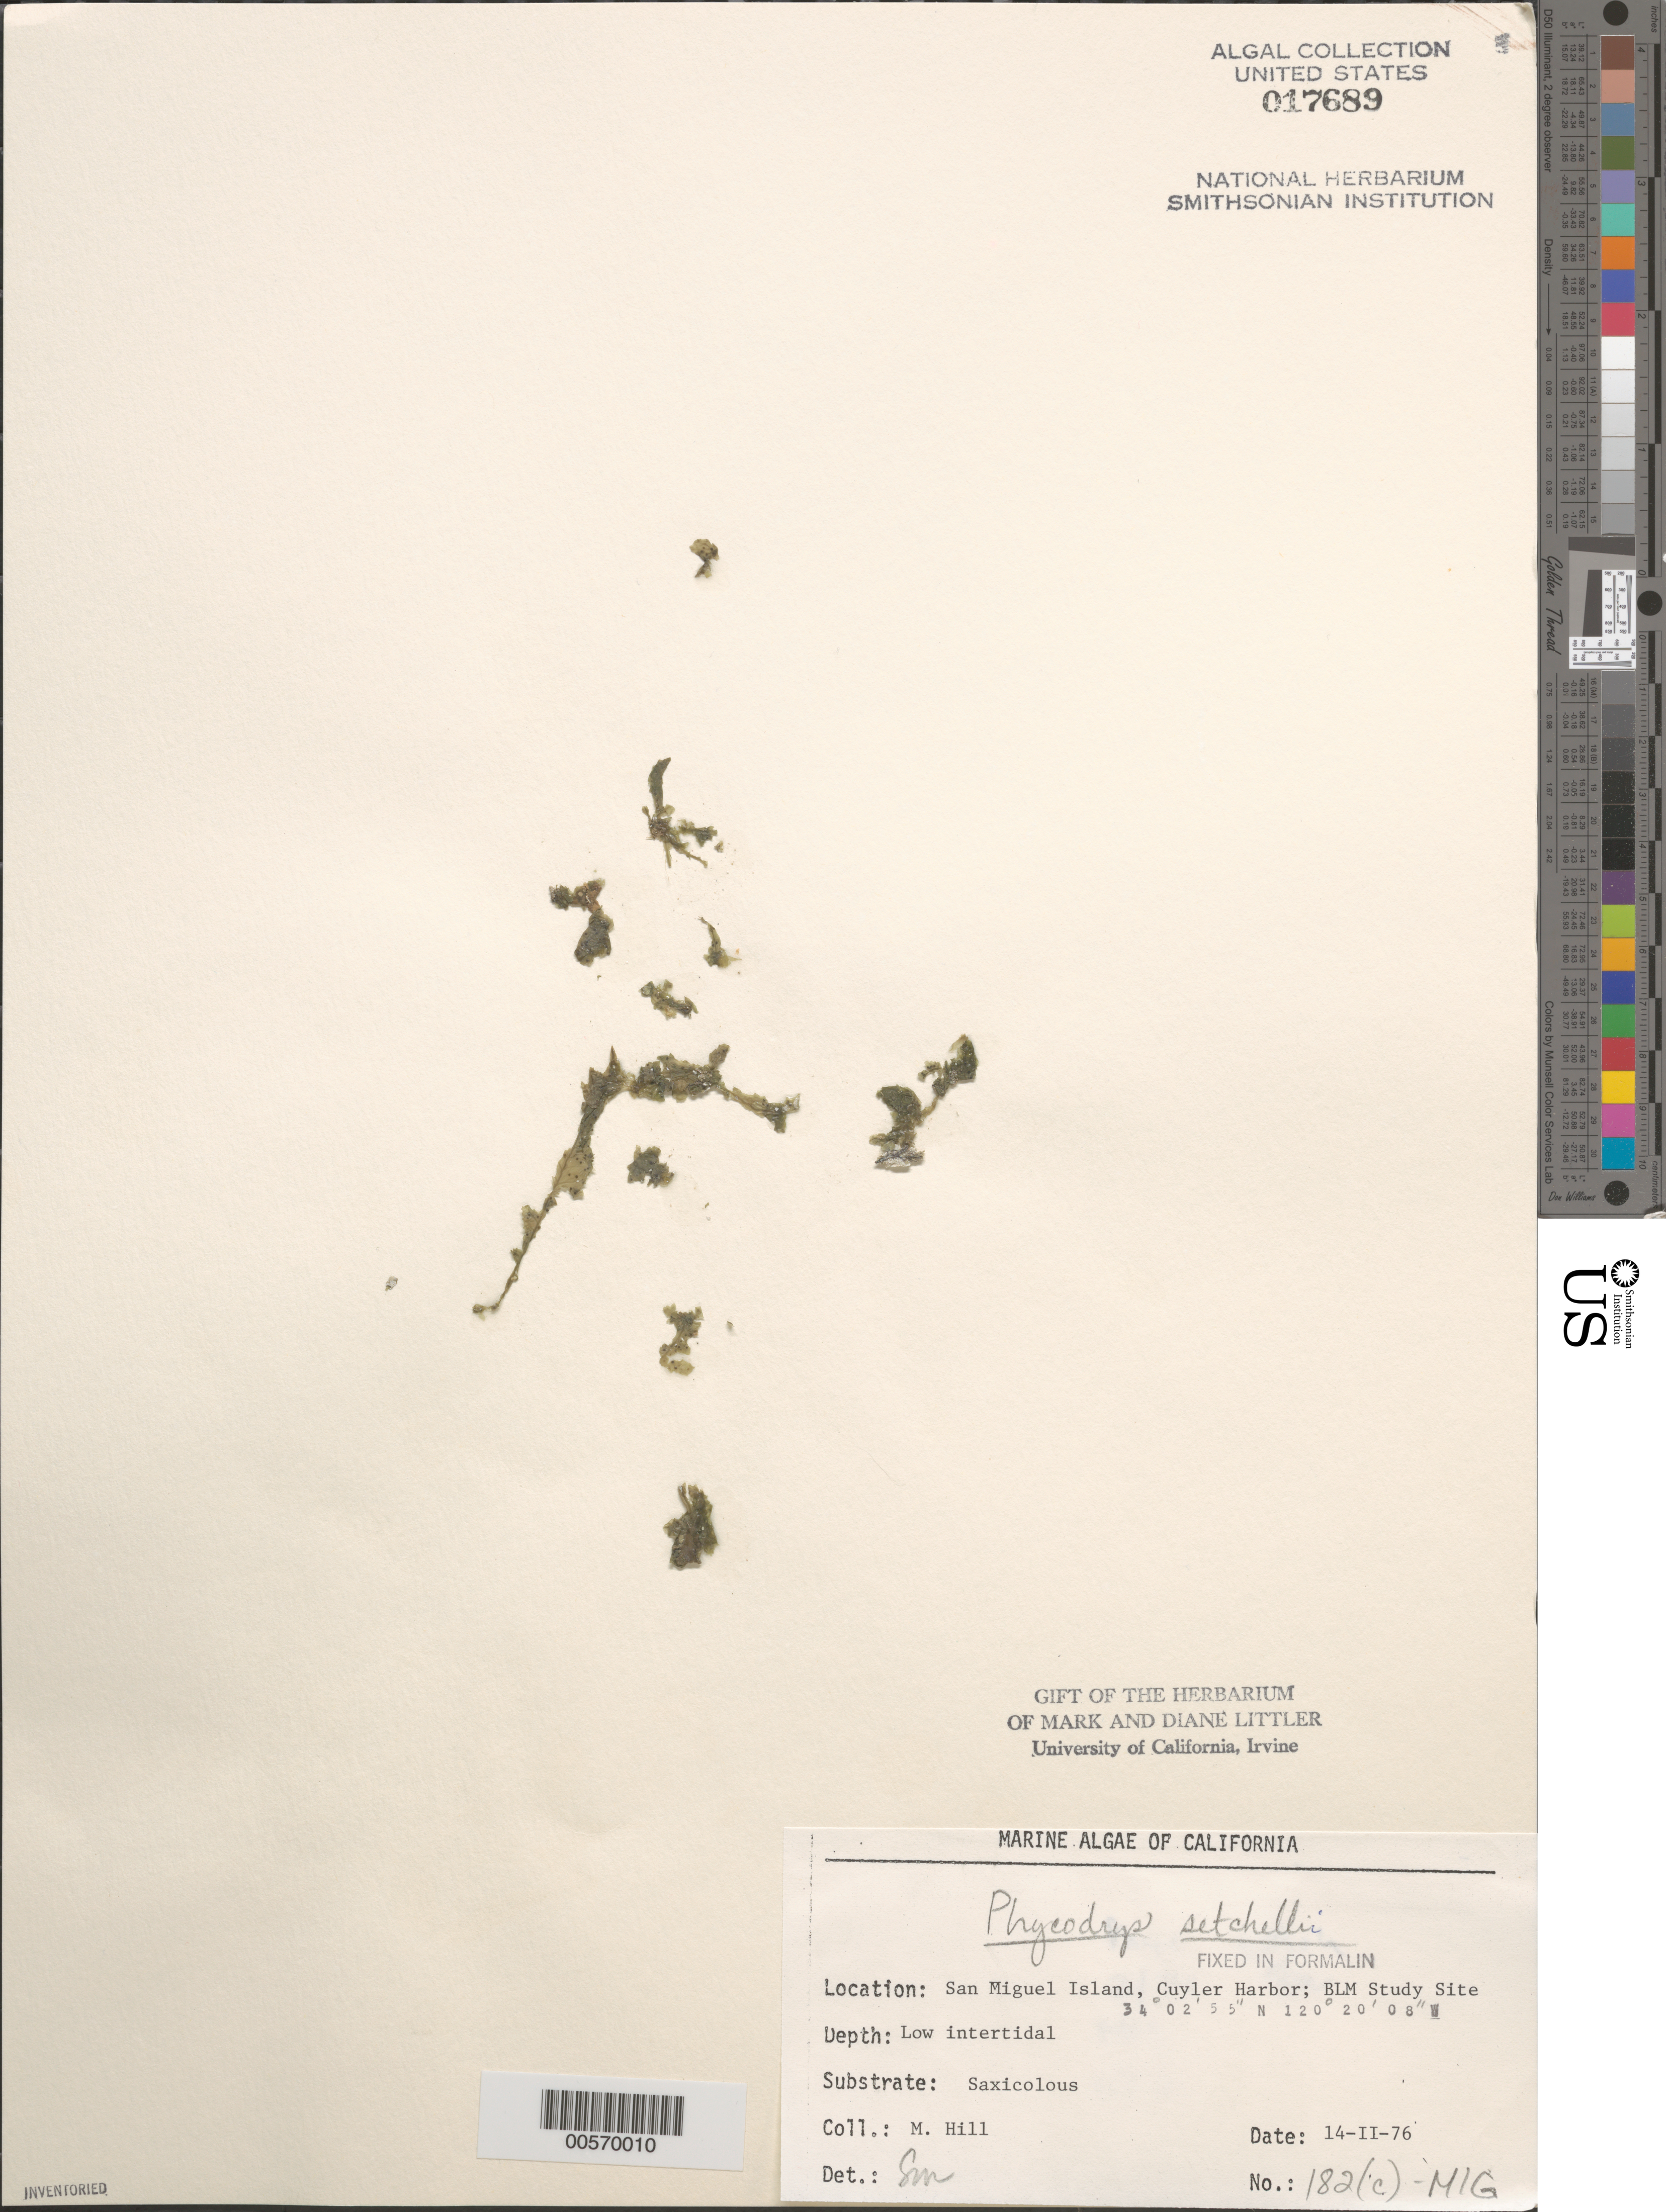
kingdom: Plantae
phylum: Rhodophyta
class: Florideophyceae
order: Ceramiales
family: Delesseriaceae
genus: Phycodrys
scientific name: Phycodrys setchellii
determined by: Murray, S. N.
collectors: M. Hill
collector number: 182c-mig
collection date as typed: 14 Feb 1976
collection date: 1976-02-14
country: United States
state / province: California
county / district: Santa Barbara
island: San Miguel Island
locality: Cuyler Harbor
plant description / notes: BLM-SOCALBIGHT Rocky Intertidal Survey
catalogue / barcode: US 17689